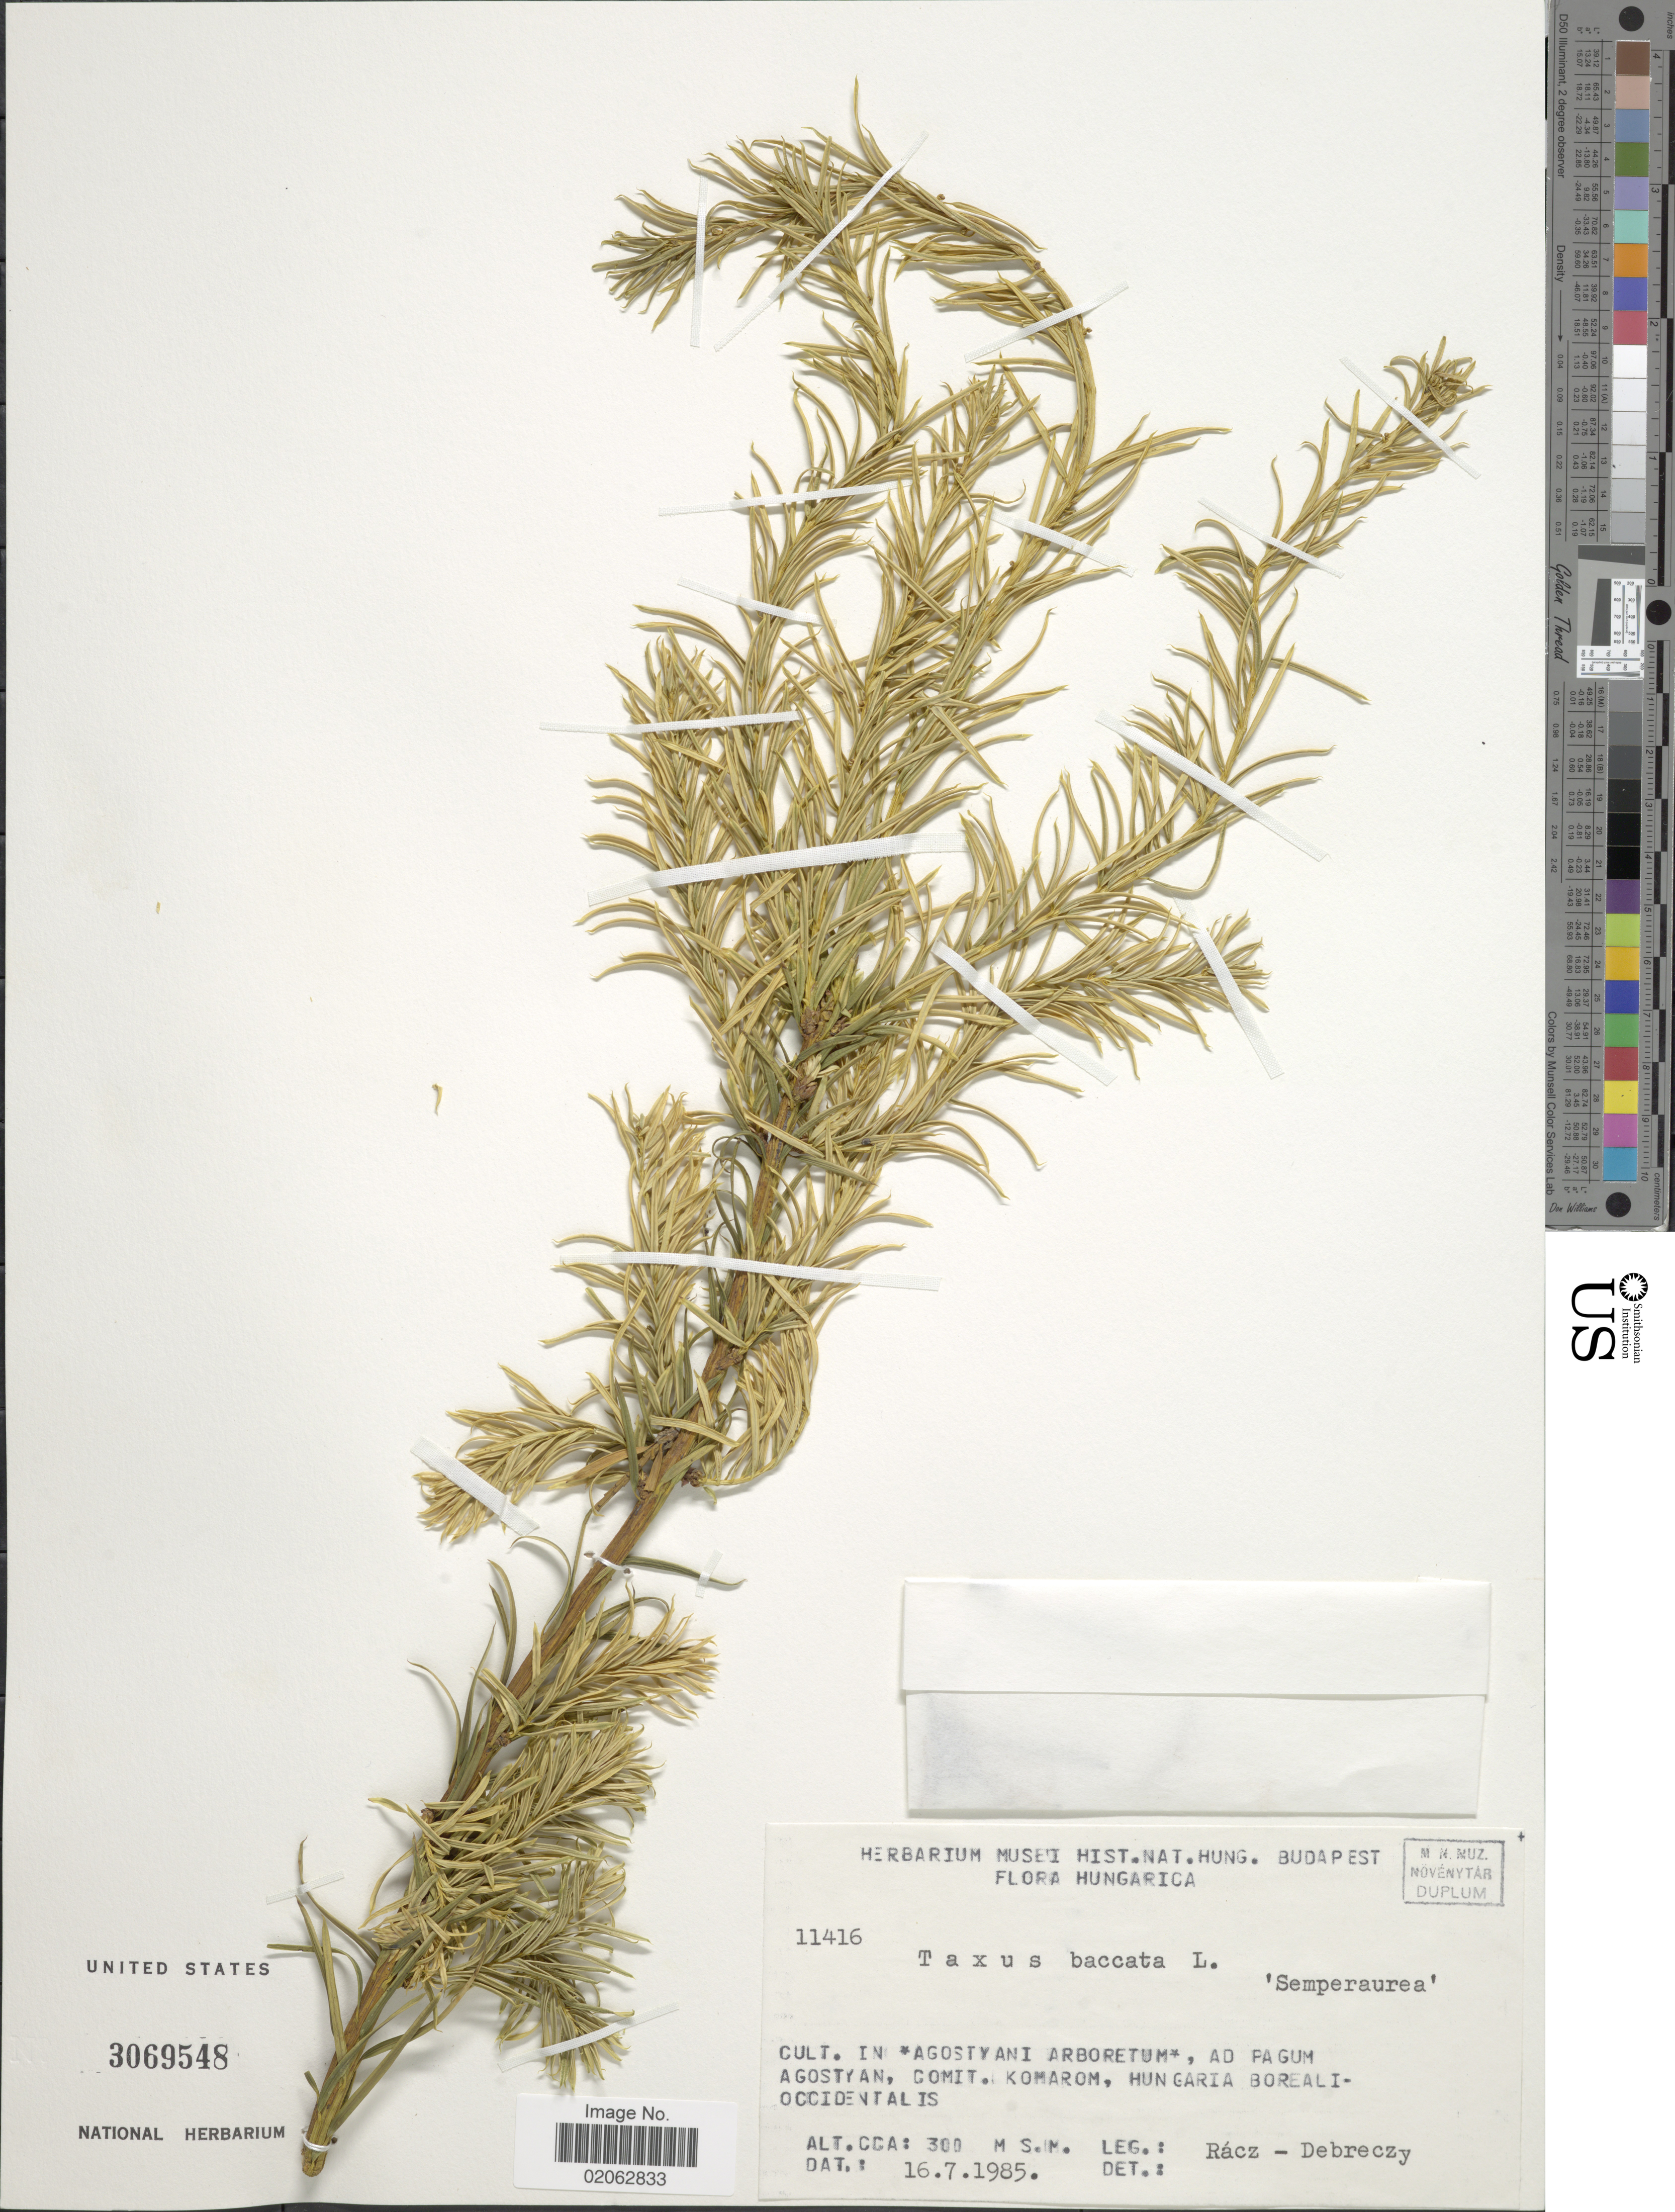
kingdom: Plantae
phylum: Tracheophyta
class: Pinopsida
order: Pinales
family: Taxaceae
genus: Taxus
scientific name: Taxus baccata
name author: L.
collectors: Rácz & Z. Debreczy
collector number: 11416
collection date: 1985-07-16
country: Hungary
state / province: Komárom-Esztergom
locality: Cult. in Agostyani Arboreteum, ad pagum Agostyan, Hungaria Boreali-occidentalis.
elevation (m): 300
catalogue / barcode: US 3069548